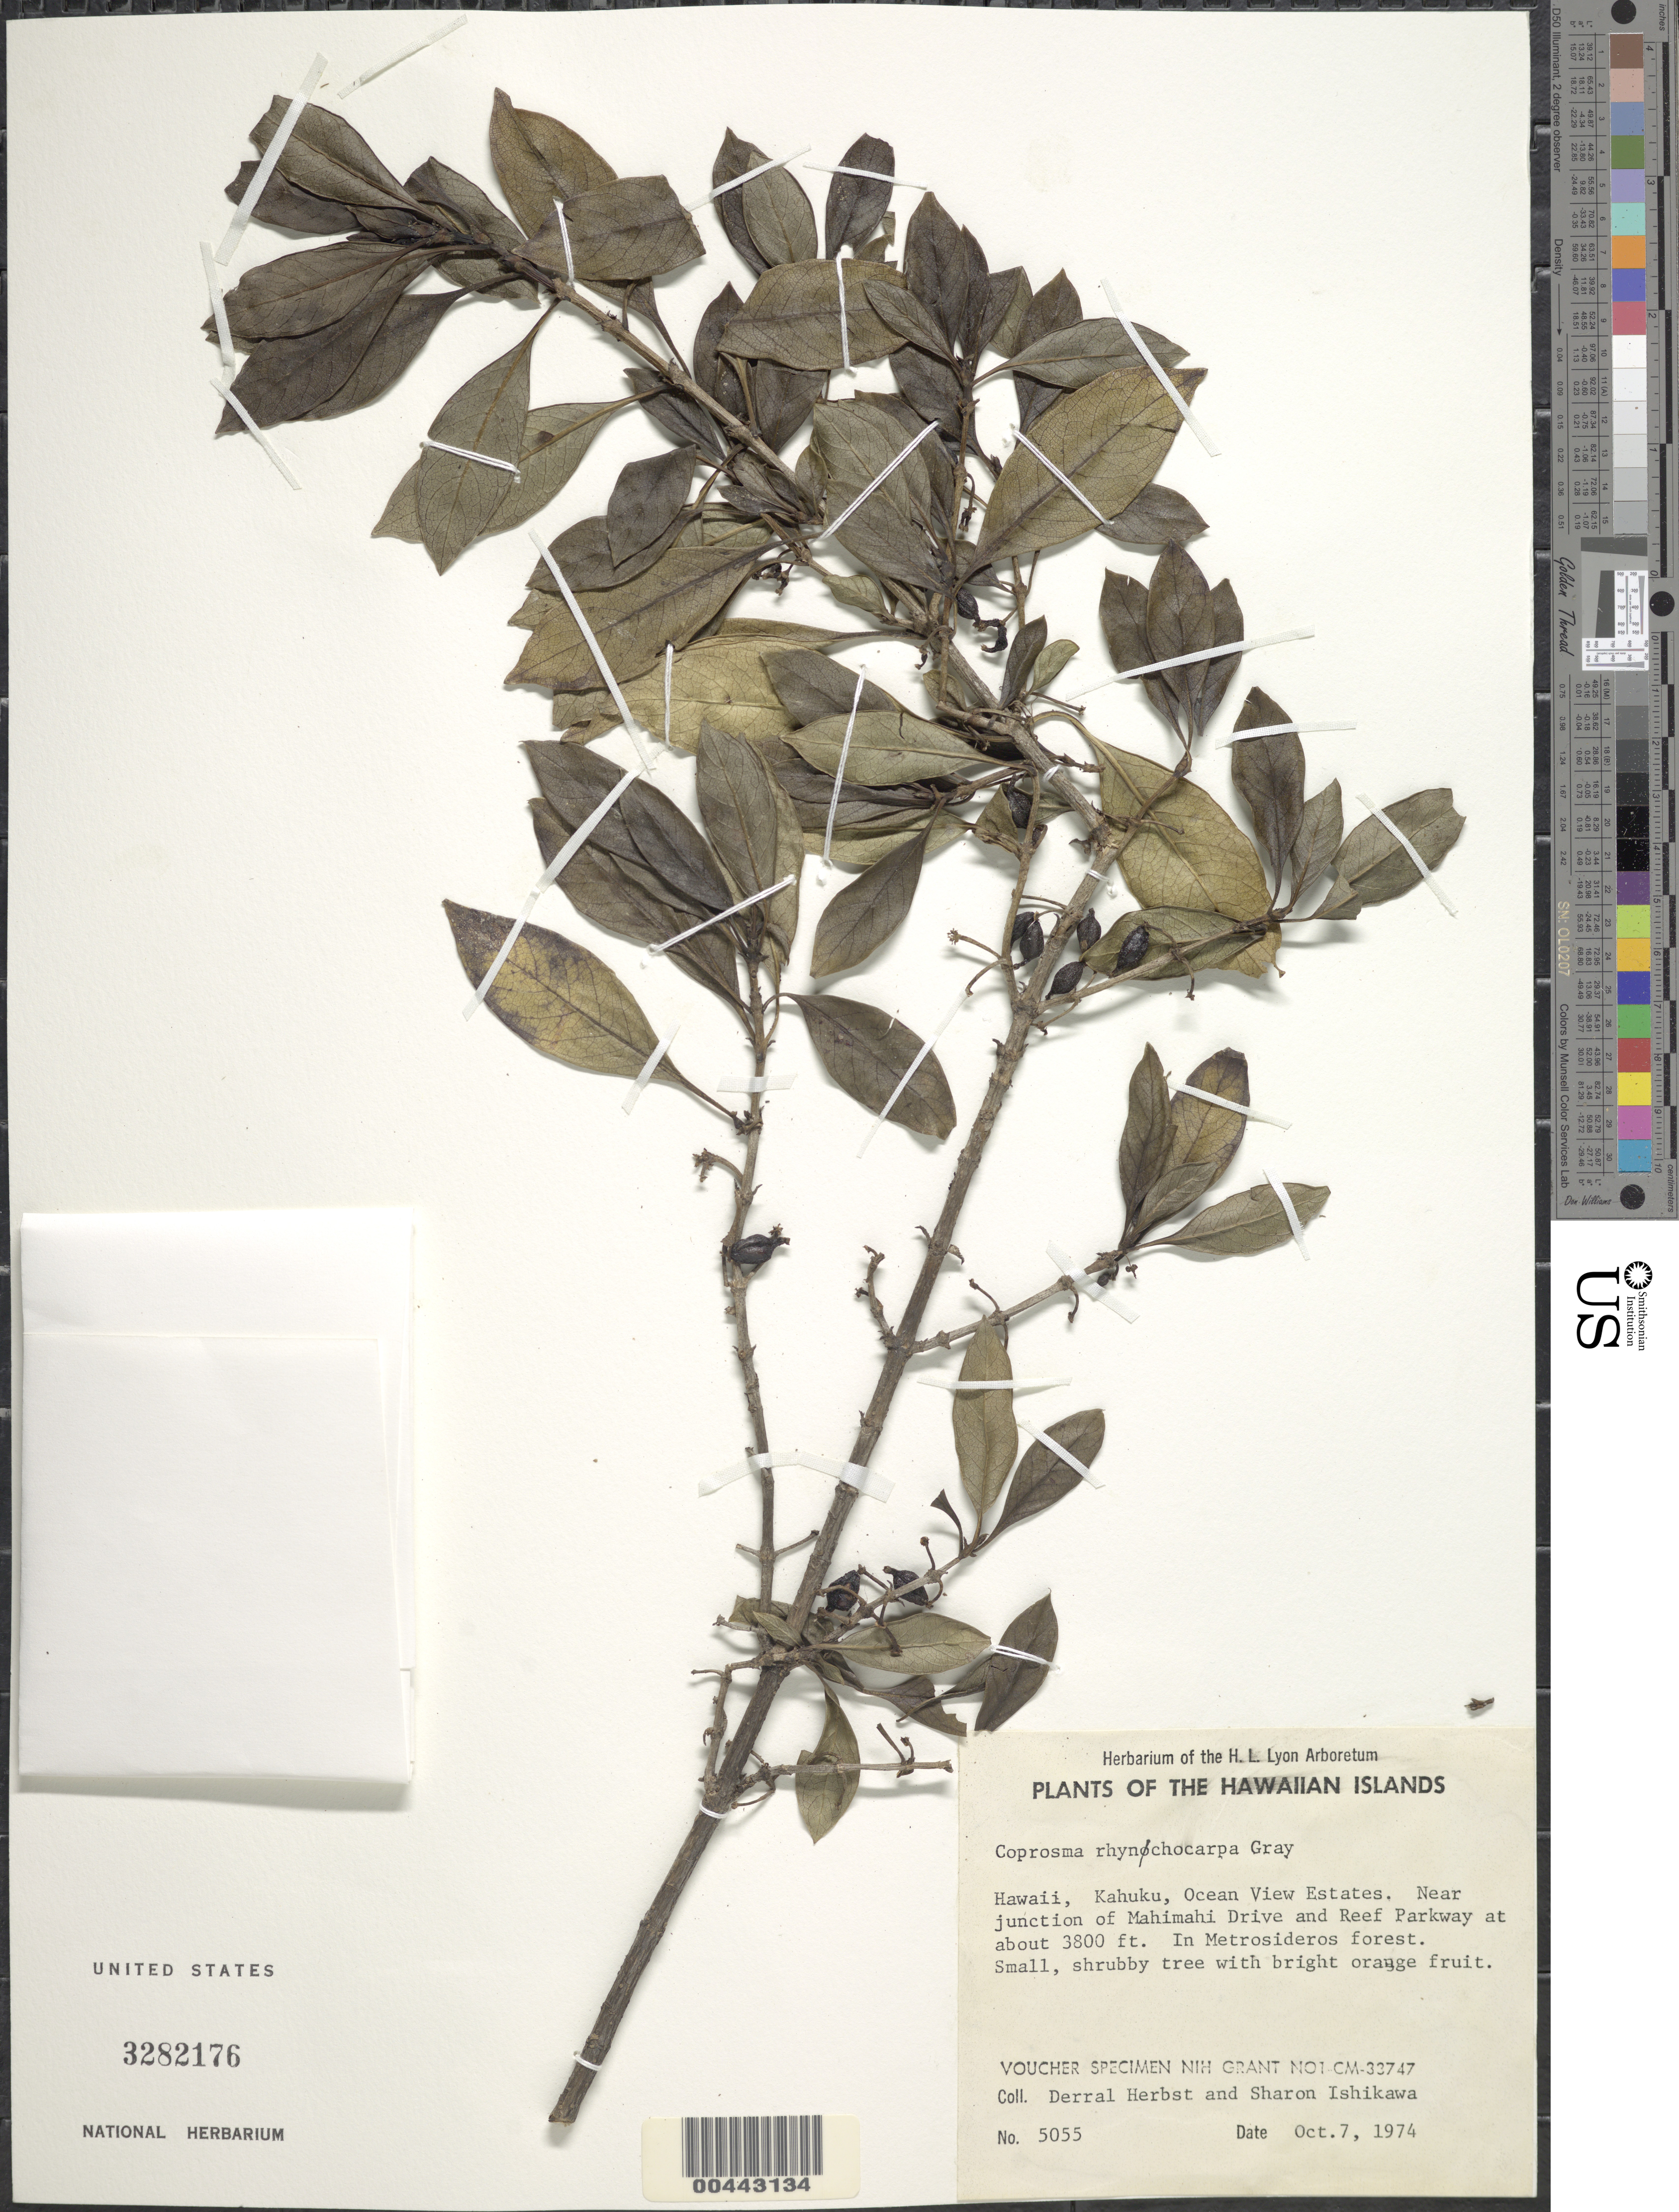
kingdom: Plantae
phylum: Tracheophyta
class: Magnoliopsida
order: Gentianales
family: Rubiaceae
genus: Coprosma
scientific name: Coprosma rhynchocarpa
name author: A. Gray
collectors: D. R. Herbst & S. Ishikawa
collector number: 5055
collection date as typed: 7 Oct 1974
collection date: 1974-10-07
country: United States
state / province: Hawaii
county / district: Hawaii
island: Hawaii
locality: Kahuku, Ocean View Estates, near junction of Mahimahi Drive and Reef Parkway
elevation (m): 1158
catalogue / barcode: US 3282176